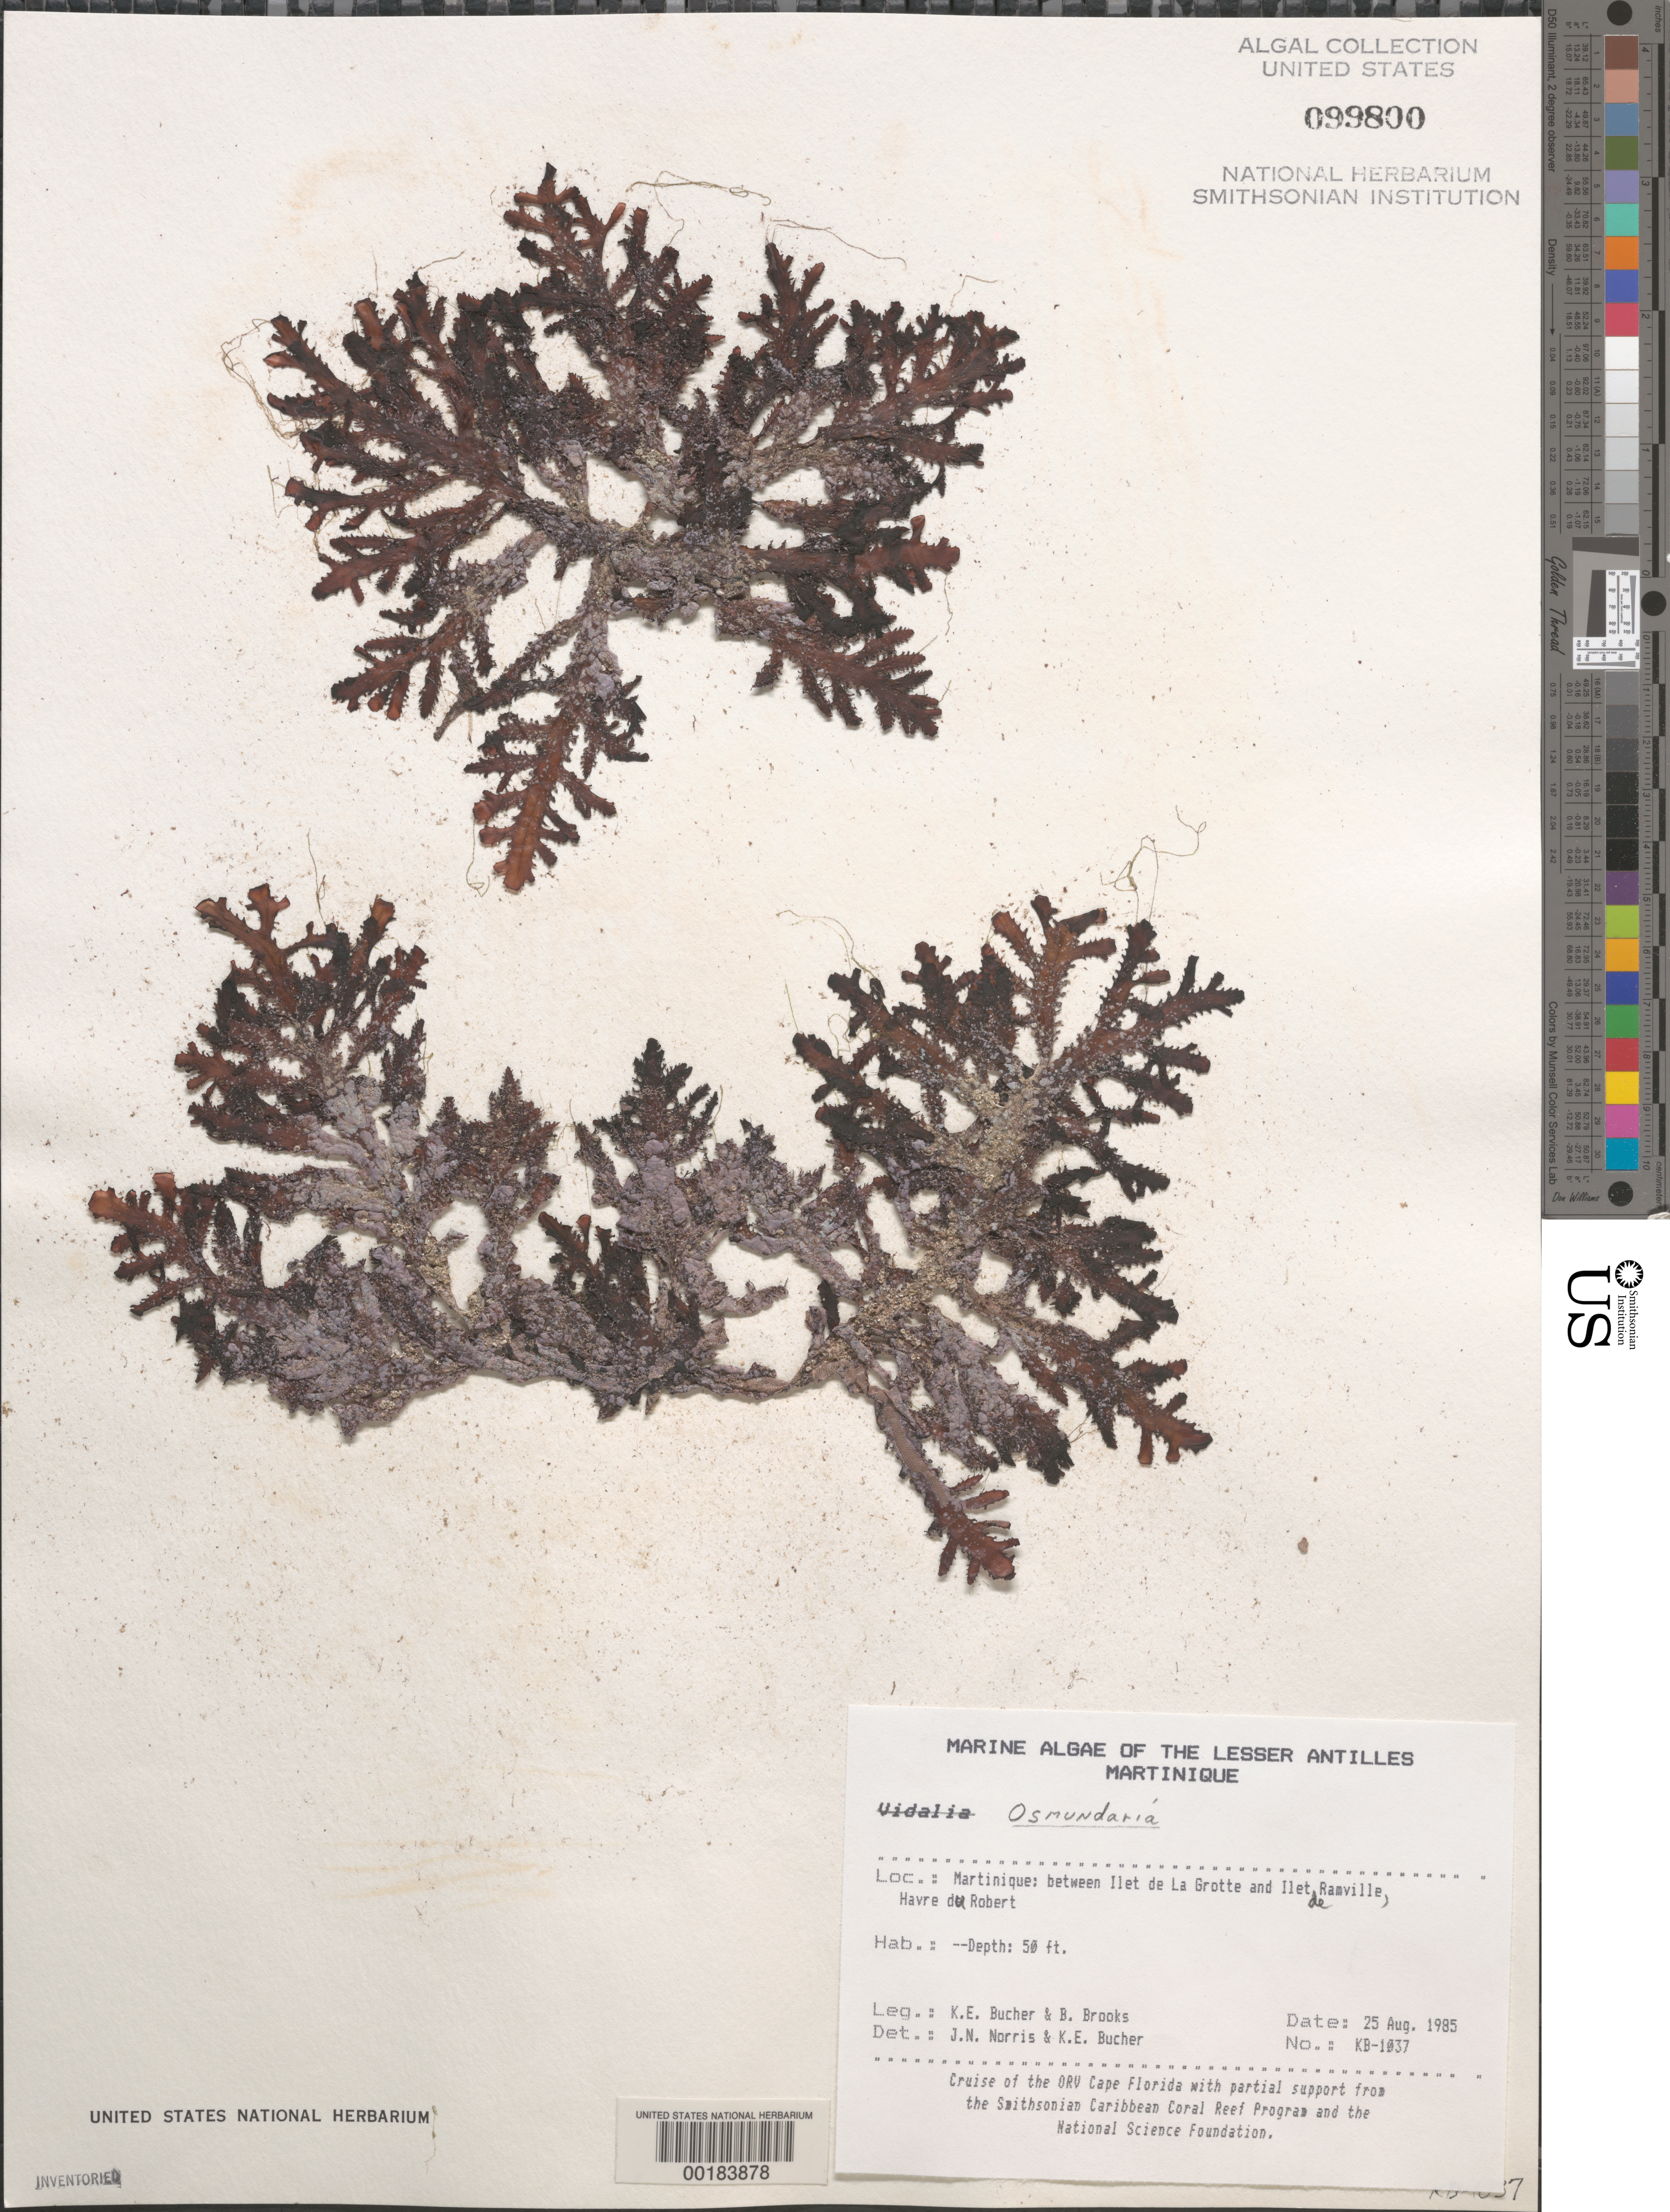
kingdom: Plantae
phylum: Rhodophyta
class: Florideophyceae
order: Ceramiales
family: Rhodomelaceae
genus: Vidalia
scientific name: Vidalia sp.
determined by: Norris, J. N.; Bucher, K. E.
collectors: K. E. Bucher & B. Brooks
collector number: Kb-1037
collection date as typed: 25 Aug 1985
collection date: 1985-08-25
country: Martinique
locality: Between Ilet de la Grotte and Ilet de Ramville, Havre du Robert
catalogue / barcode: US 99800